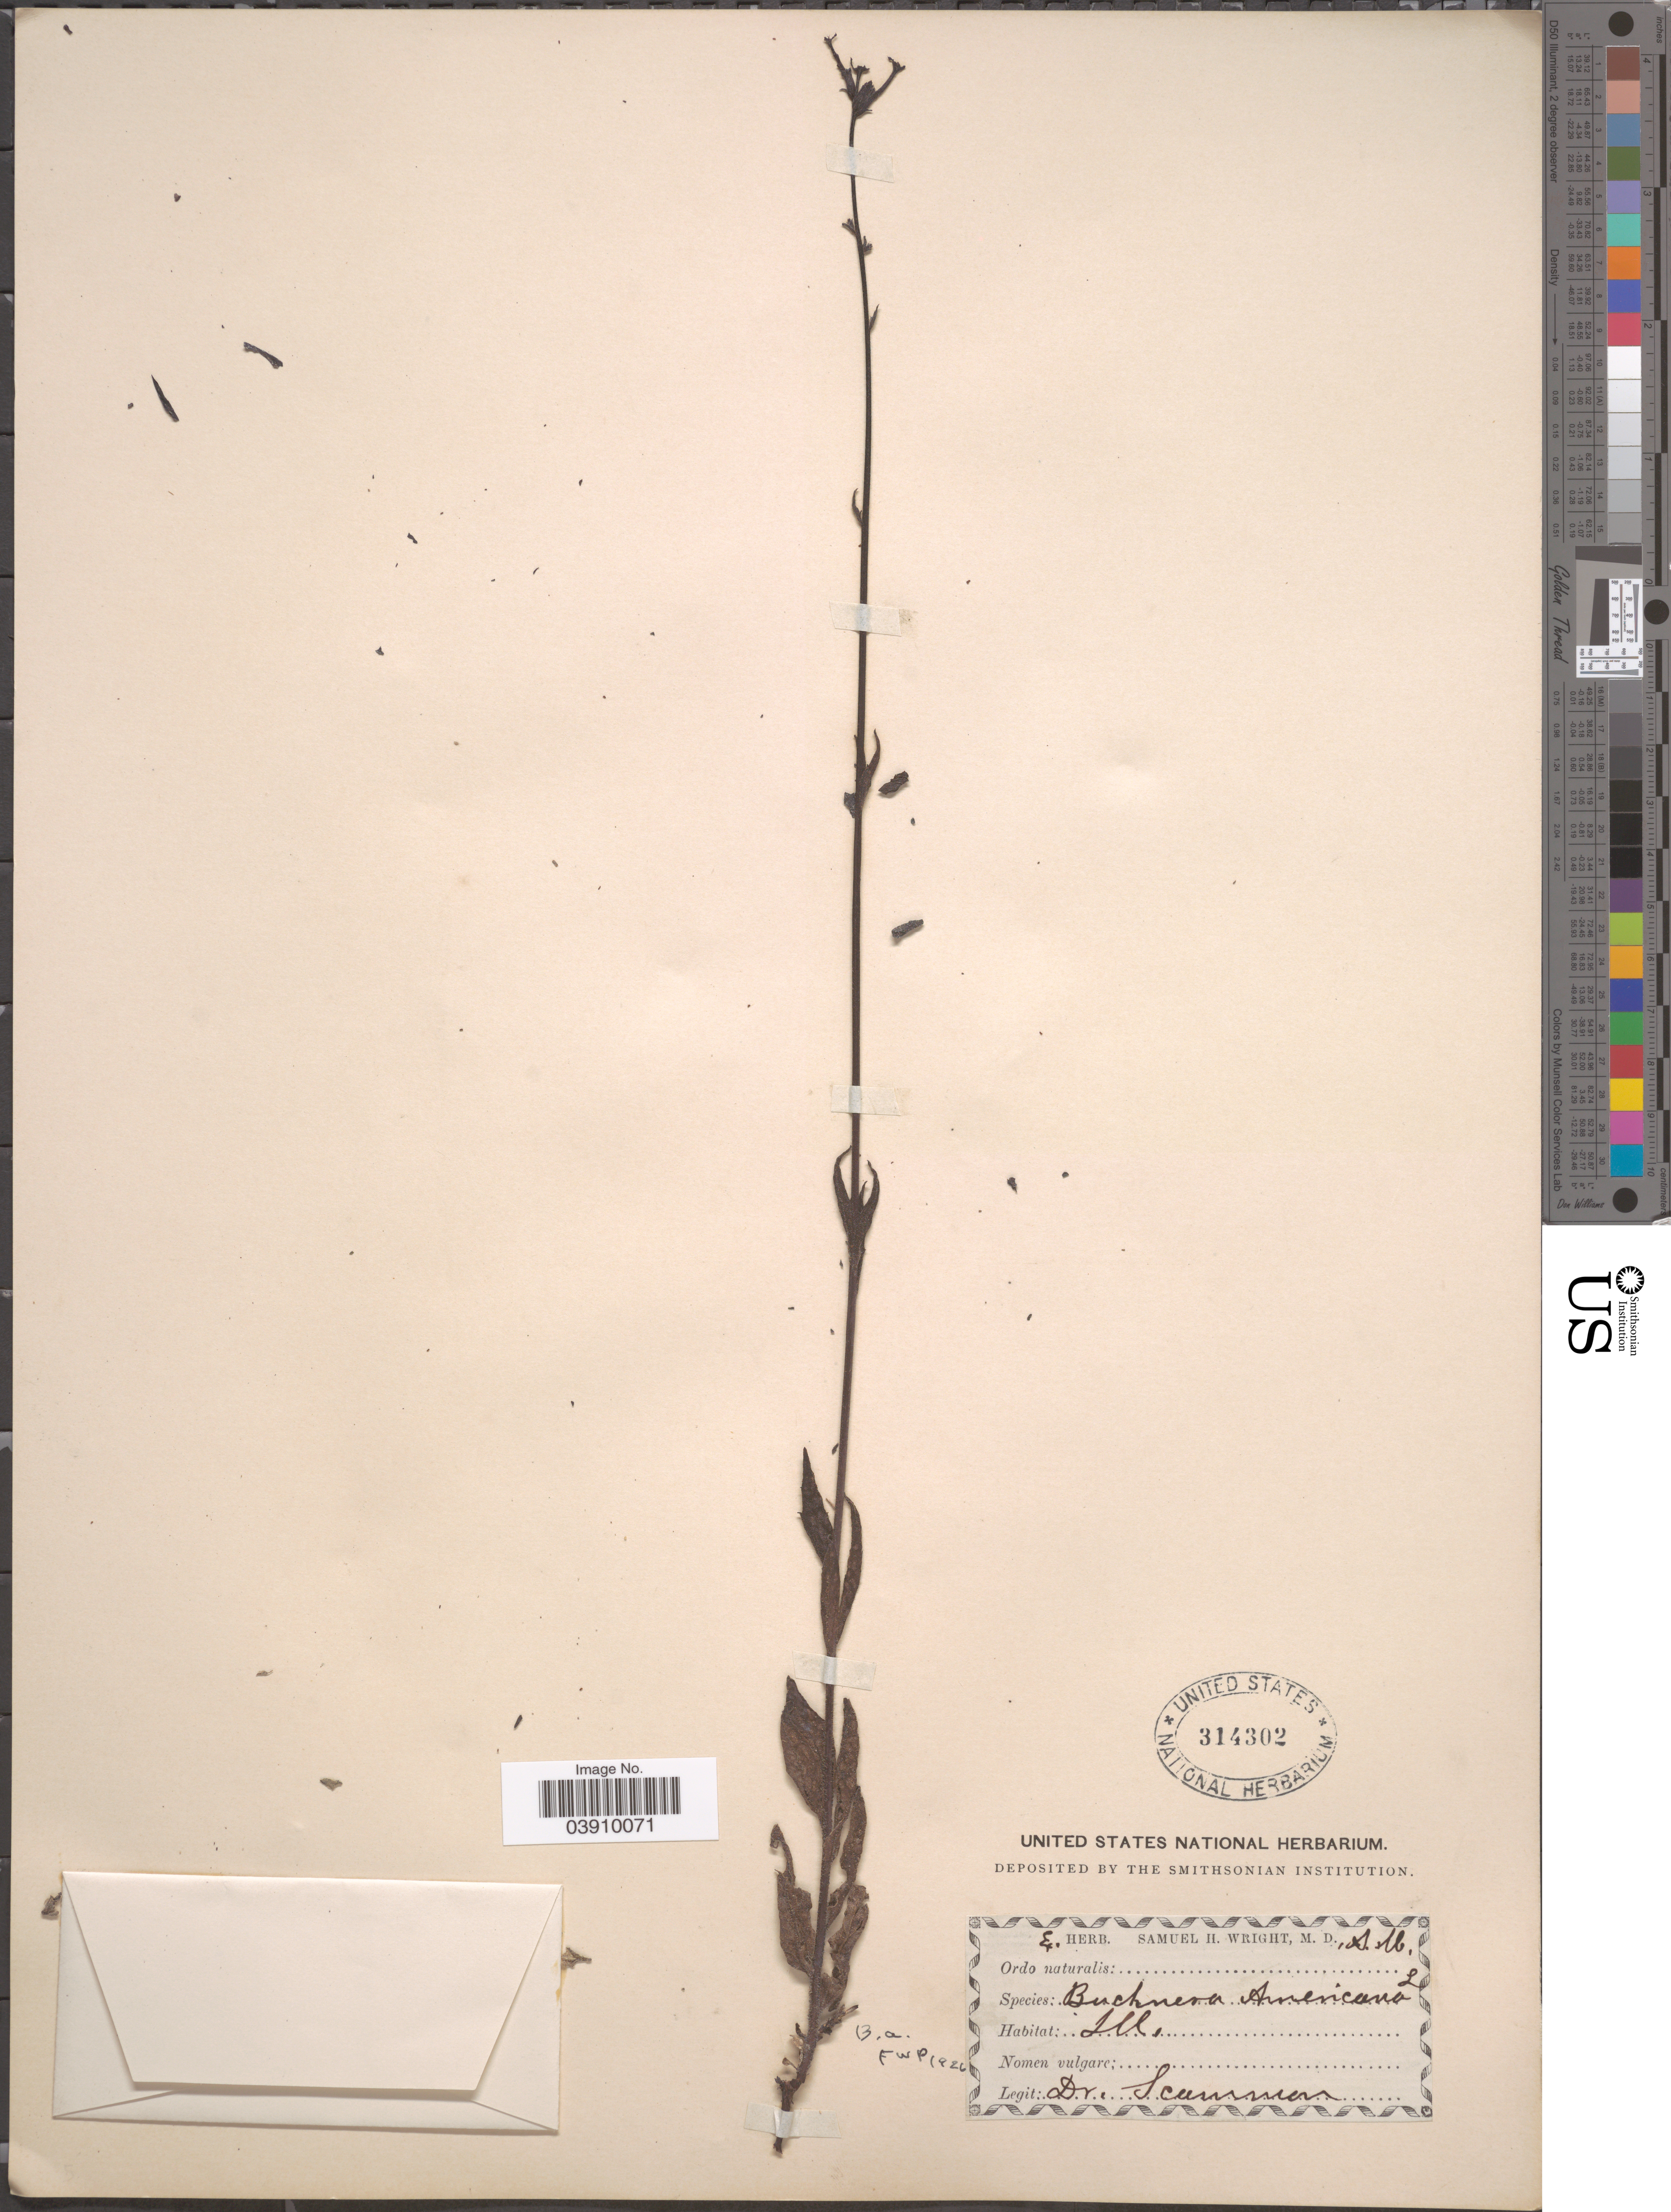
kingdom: Plantae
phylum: Tracheophyta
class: Magnoliopsida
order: Lamiales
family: Orobanchaceae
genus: Buchnera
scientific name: Buchnera americana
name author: L.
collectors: -. Scammon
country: United States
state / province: Illinois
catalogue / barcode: US 314302